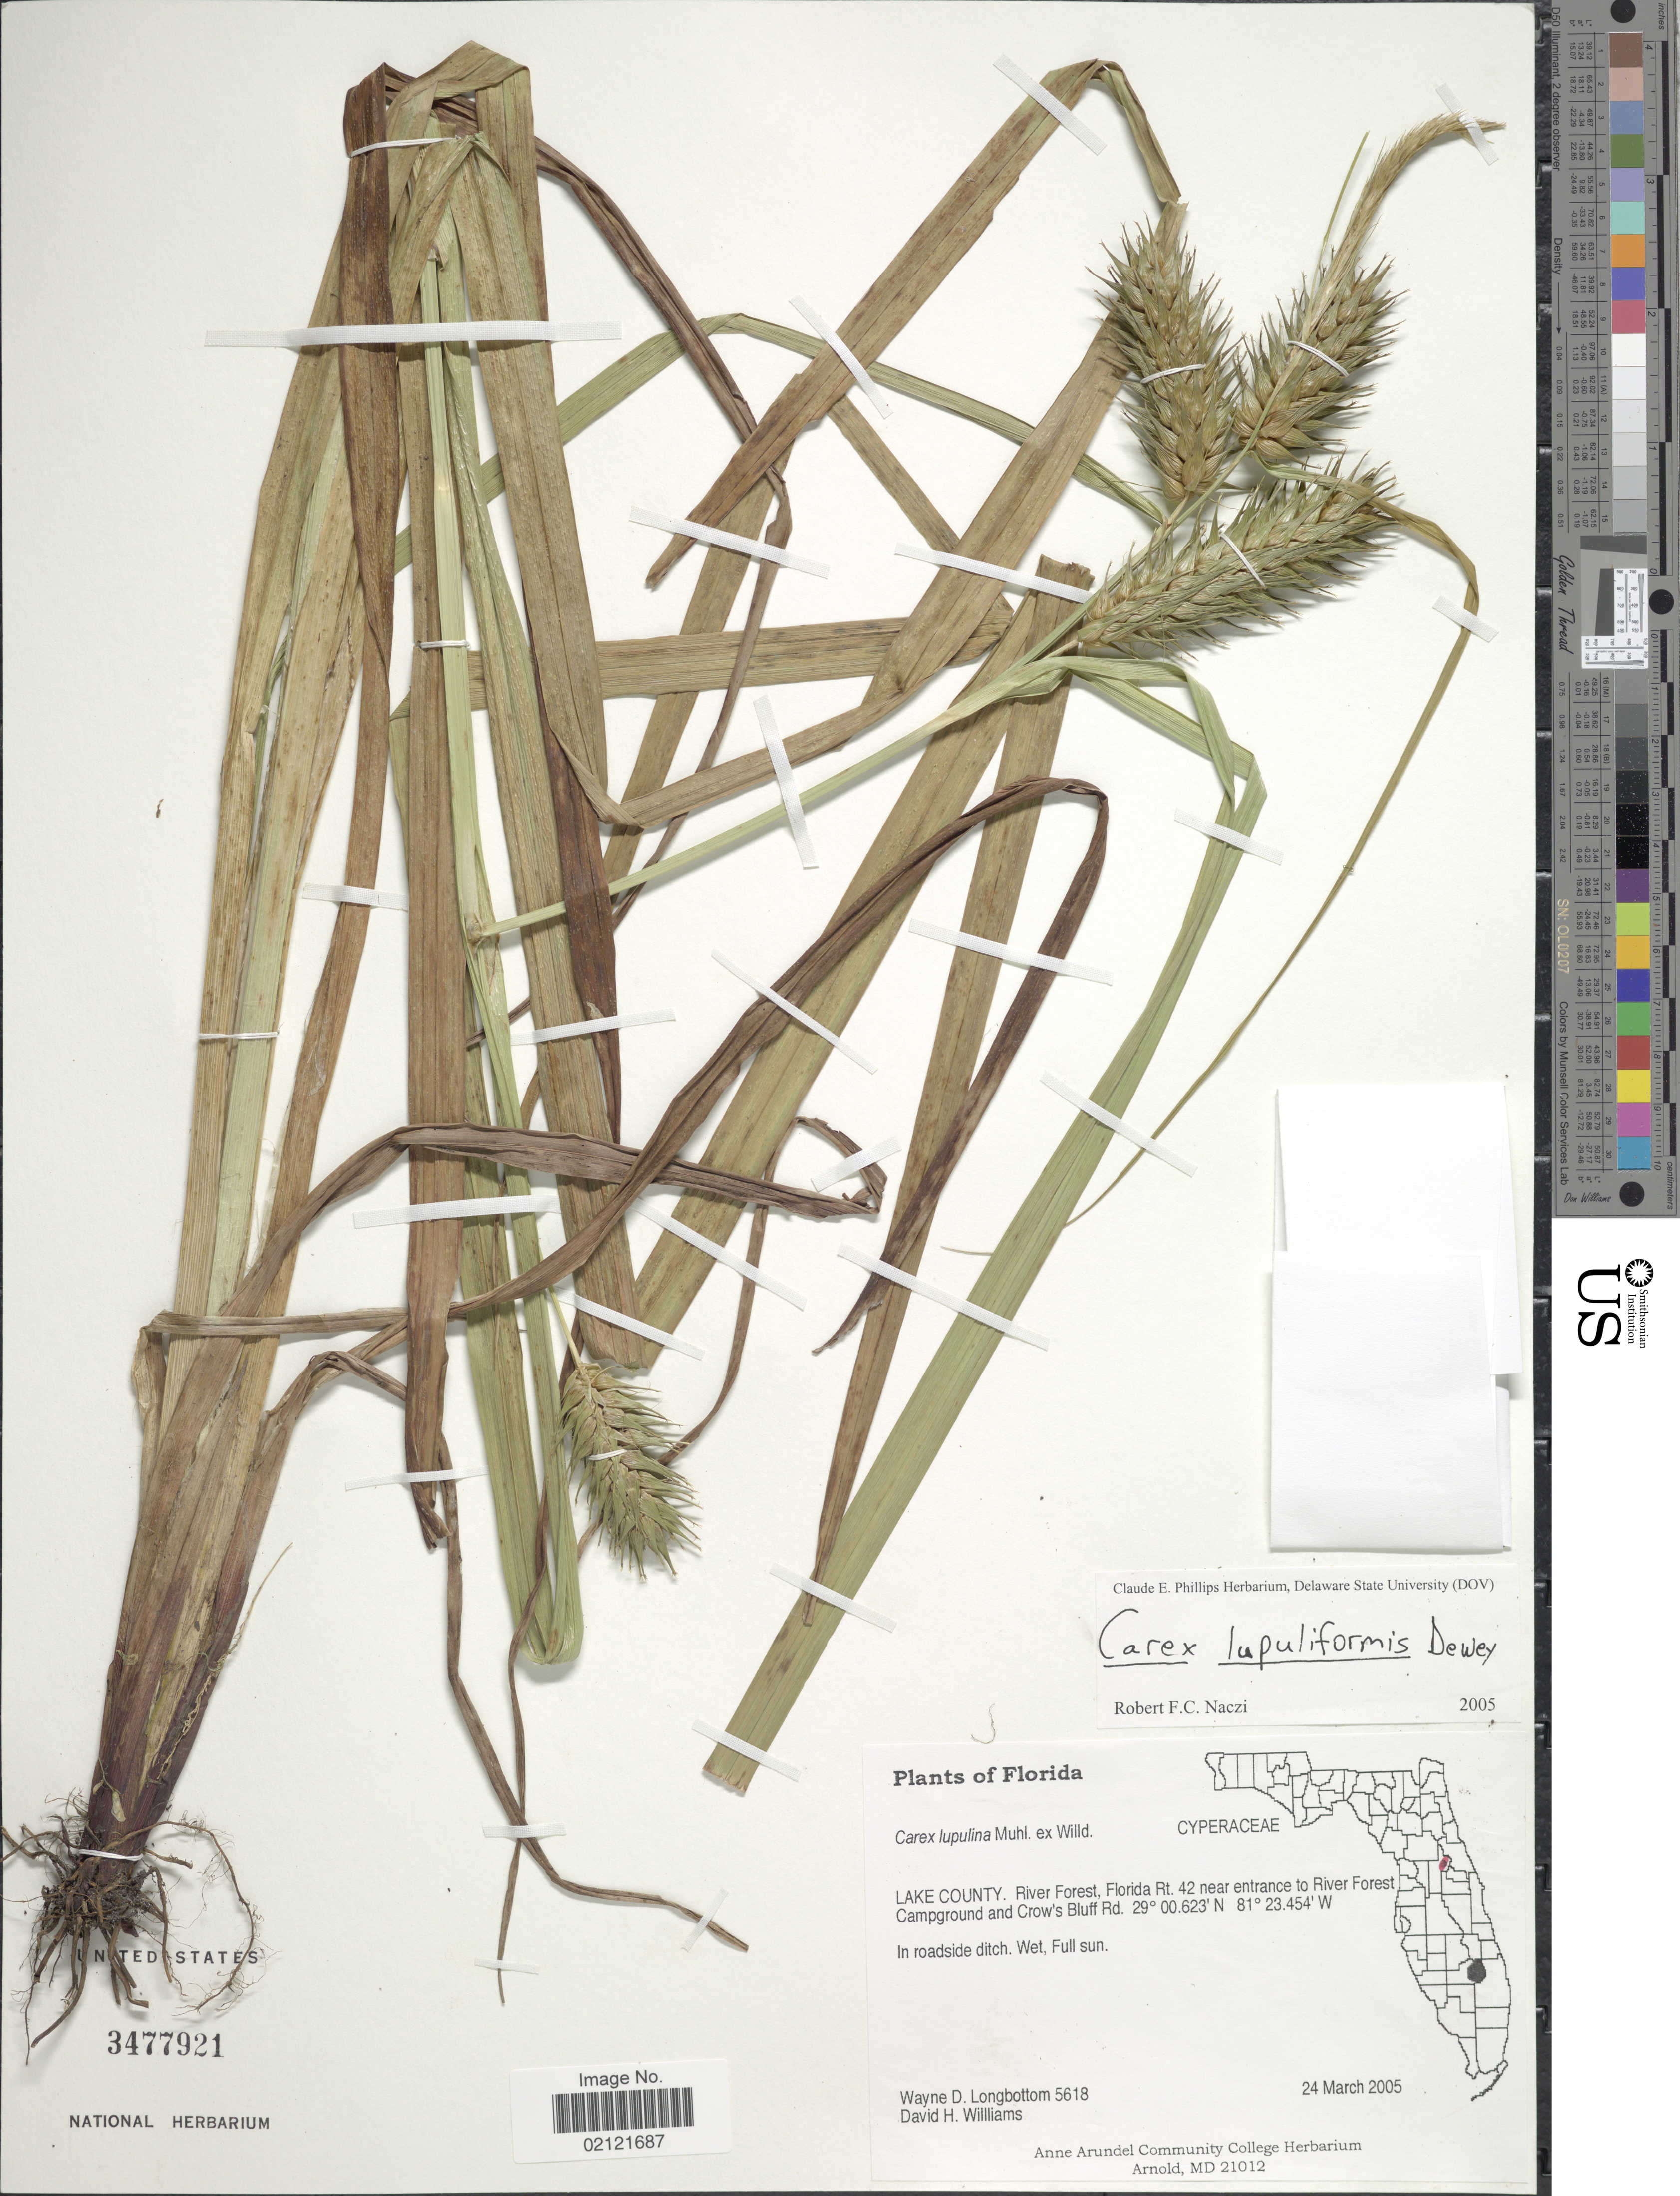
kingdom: Plantae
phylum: Tracheophyta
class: Liliopsida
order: Poales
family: Cyperaceae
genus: Carex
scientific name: Carex lupuliformis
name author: Sartwell ex Dewey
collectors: W. D. Longbottom & D. H. Williams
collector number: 5618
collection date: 2005-03-24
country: United States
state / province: Florida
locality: Lake County. River Forest, Florida Rt. 42 near entrance to River Forest Campground and Crow's Bluff Rd.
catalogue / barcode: US 3477921